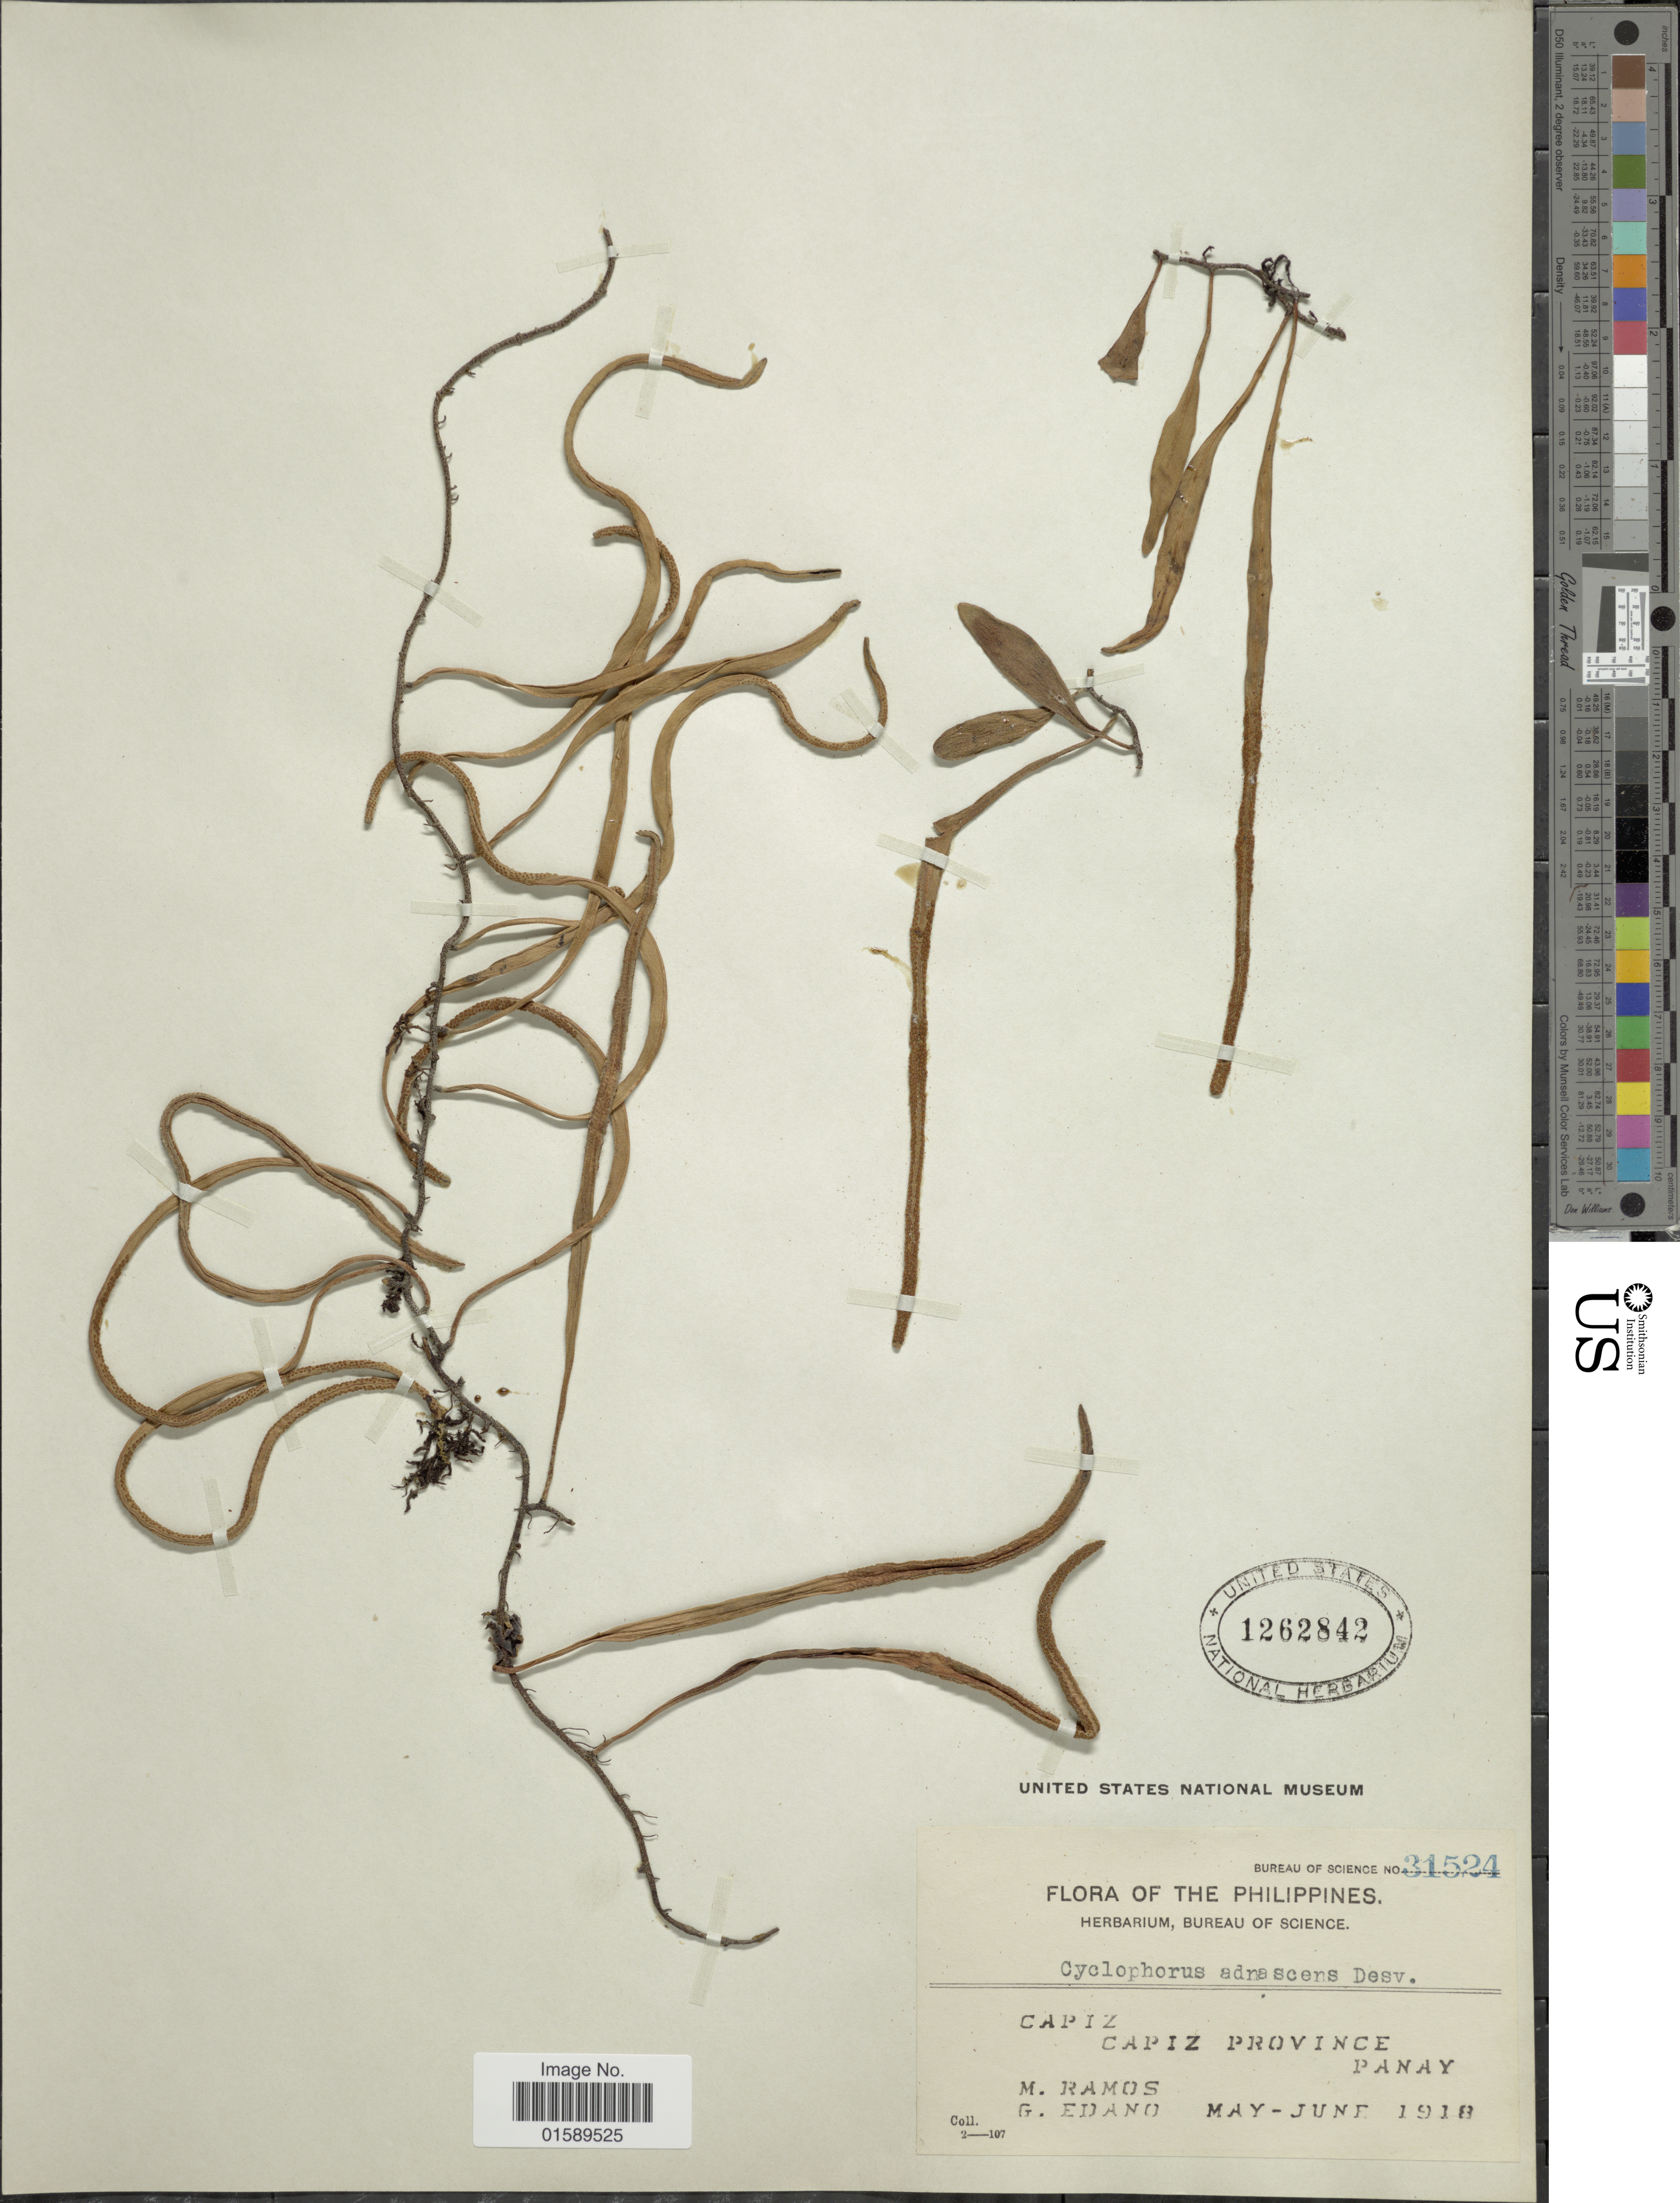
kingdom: Plantae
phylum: Tracheophyta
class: Polypodiopsida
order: Polypodiales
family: Polypodiaceae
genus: Pyrrosia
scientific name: Pyrrosia lanceolata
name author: (L.) Farw.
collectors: M. Ramos & G. Edaño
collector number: Bureau of science 31524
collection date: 1918-05/1918-06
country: Philippines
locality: Capiz, Capiz Province, Panay.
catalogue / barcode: US 1262842